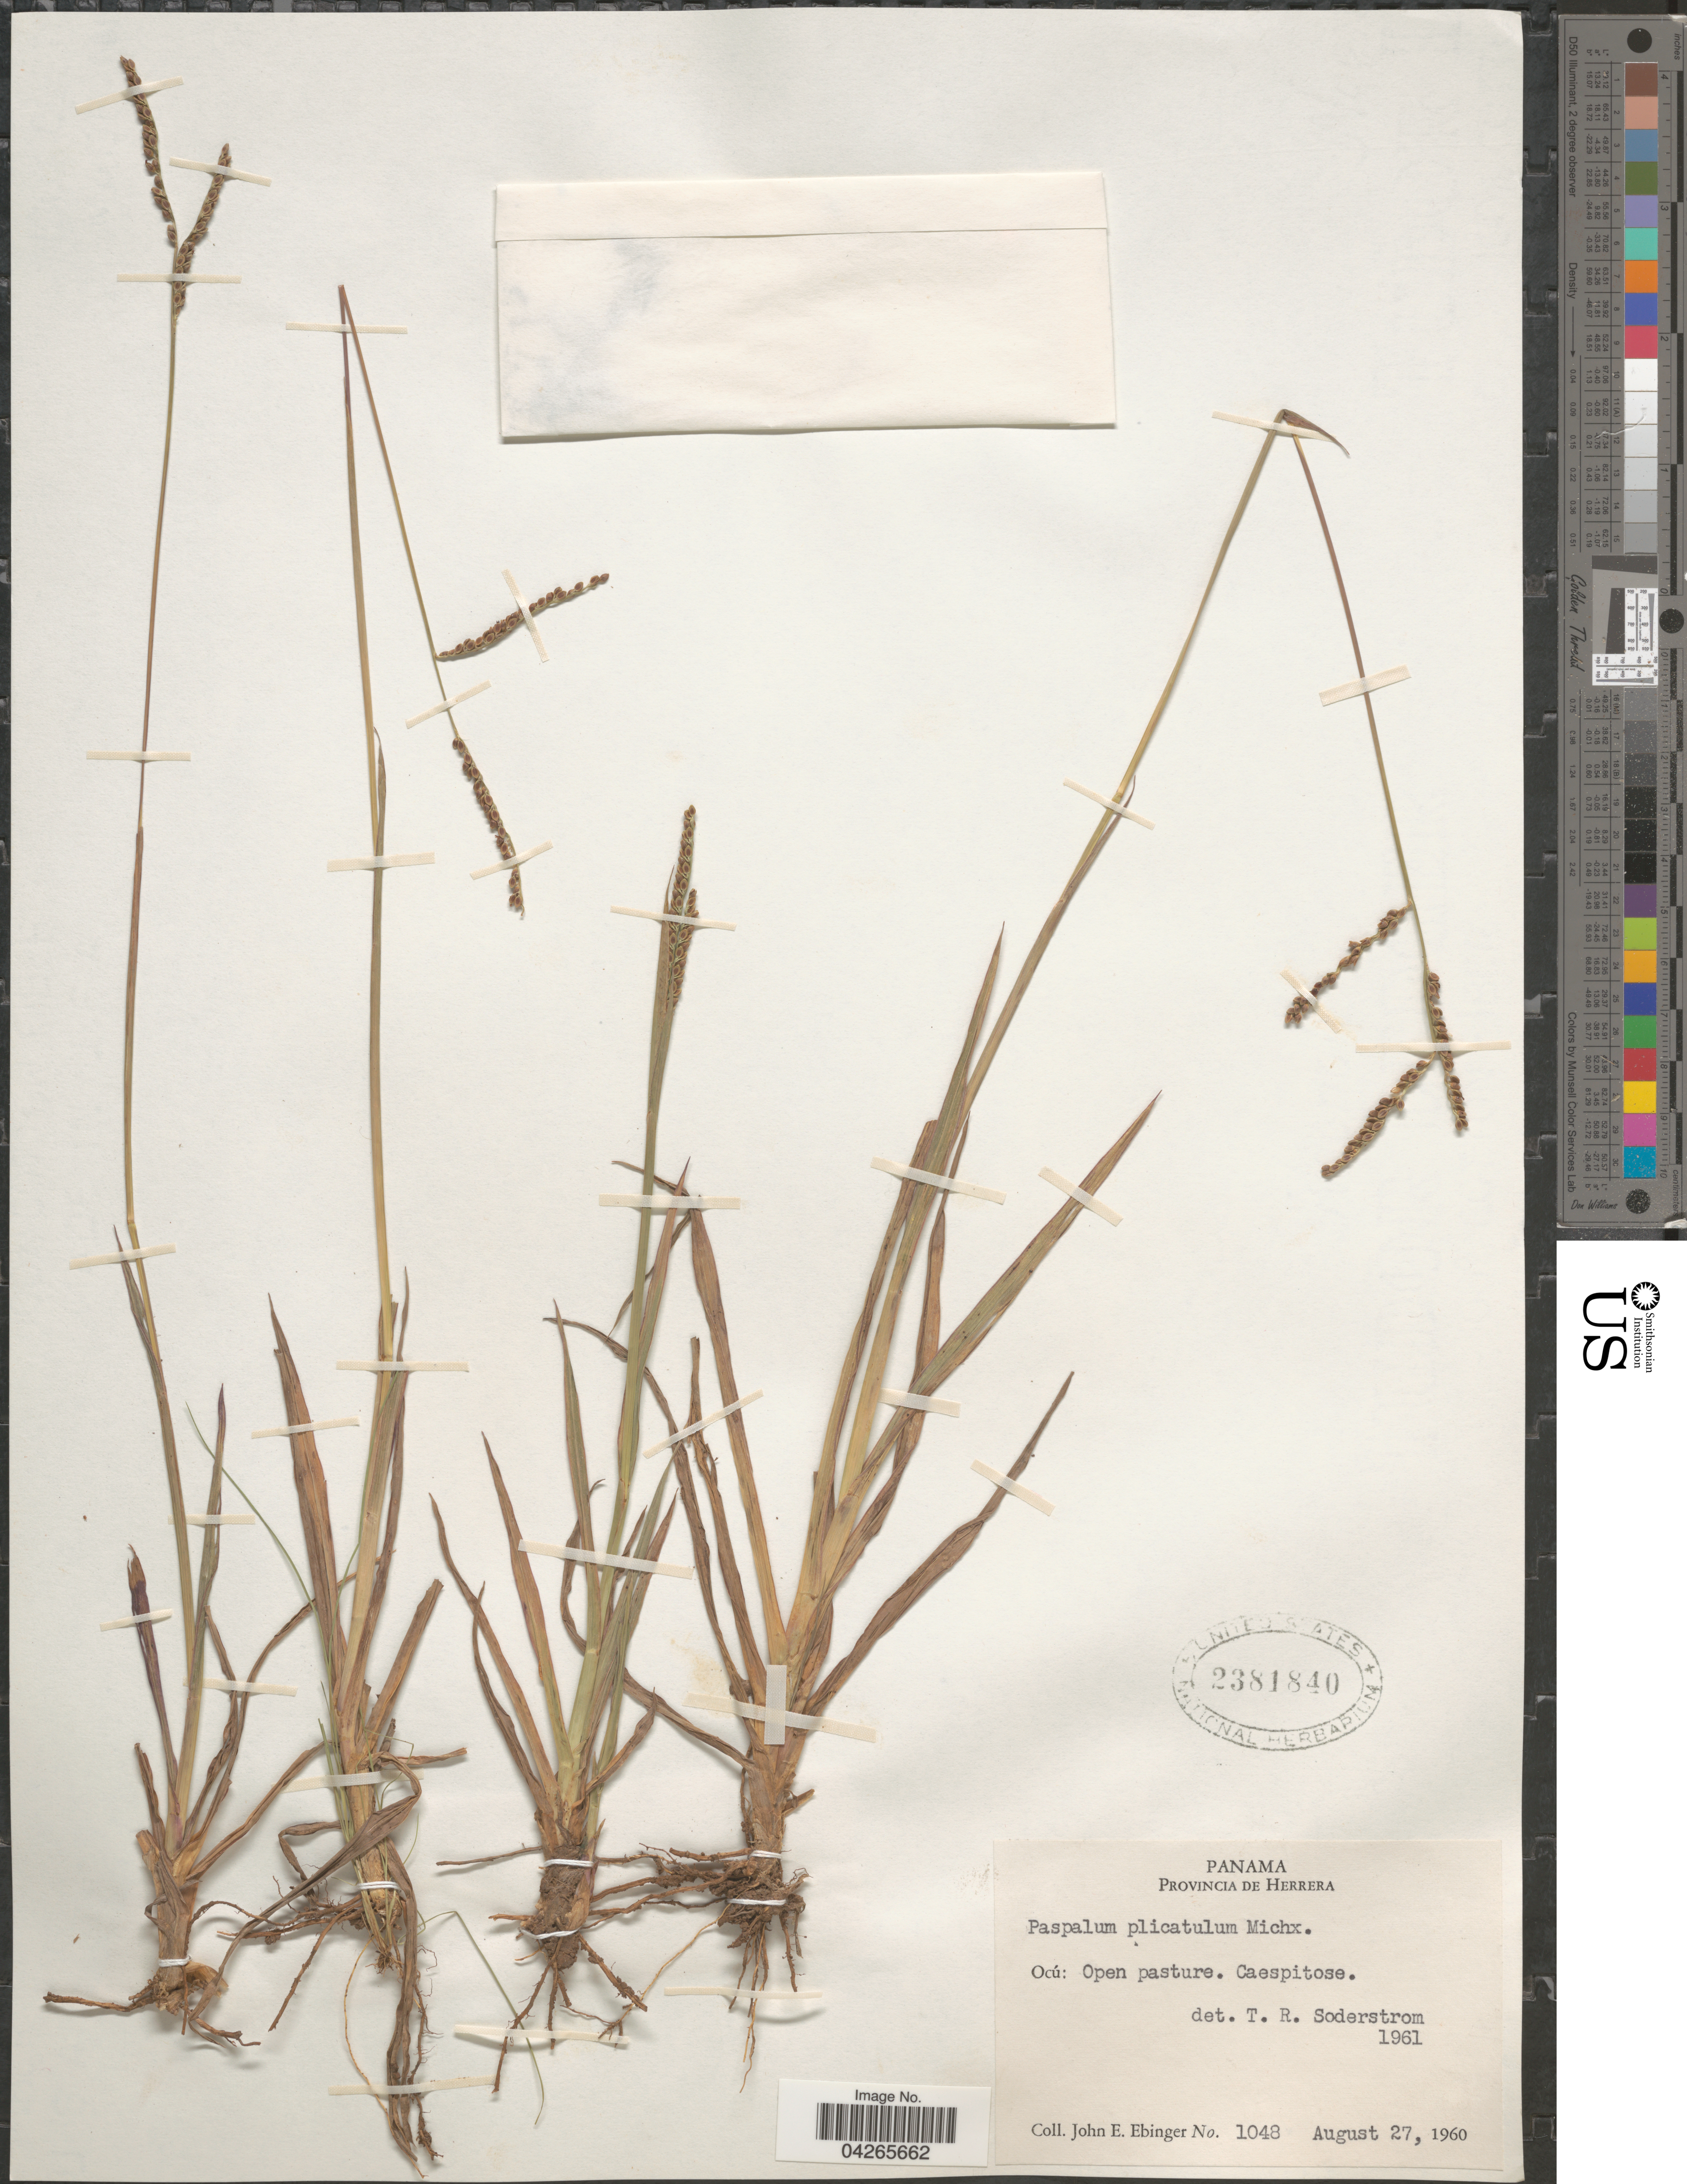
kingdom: Plantae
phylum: Tracheophyta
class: Liliopsida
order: Poales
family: Poaceae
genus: Paspalum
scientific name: Paspalum plicatulum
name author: Michx.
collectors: J. Ebinger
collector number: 1048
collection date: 1960-08-27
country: Panama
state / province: Herrera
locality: Ocú: Open pasture.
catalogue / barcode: US 2381840